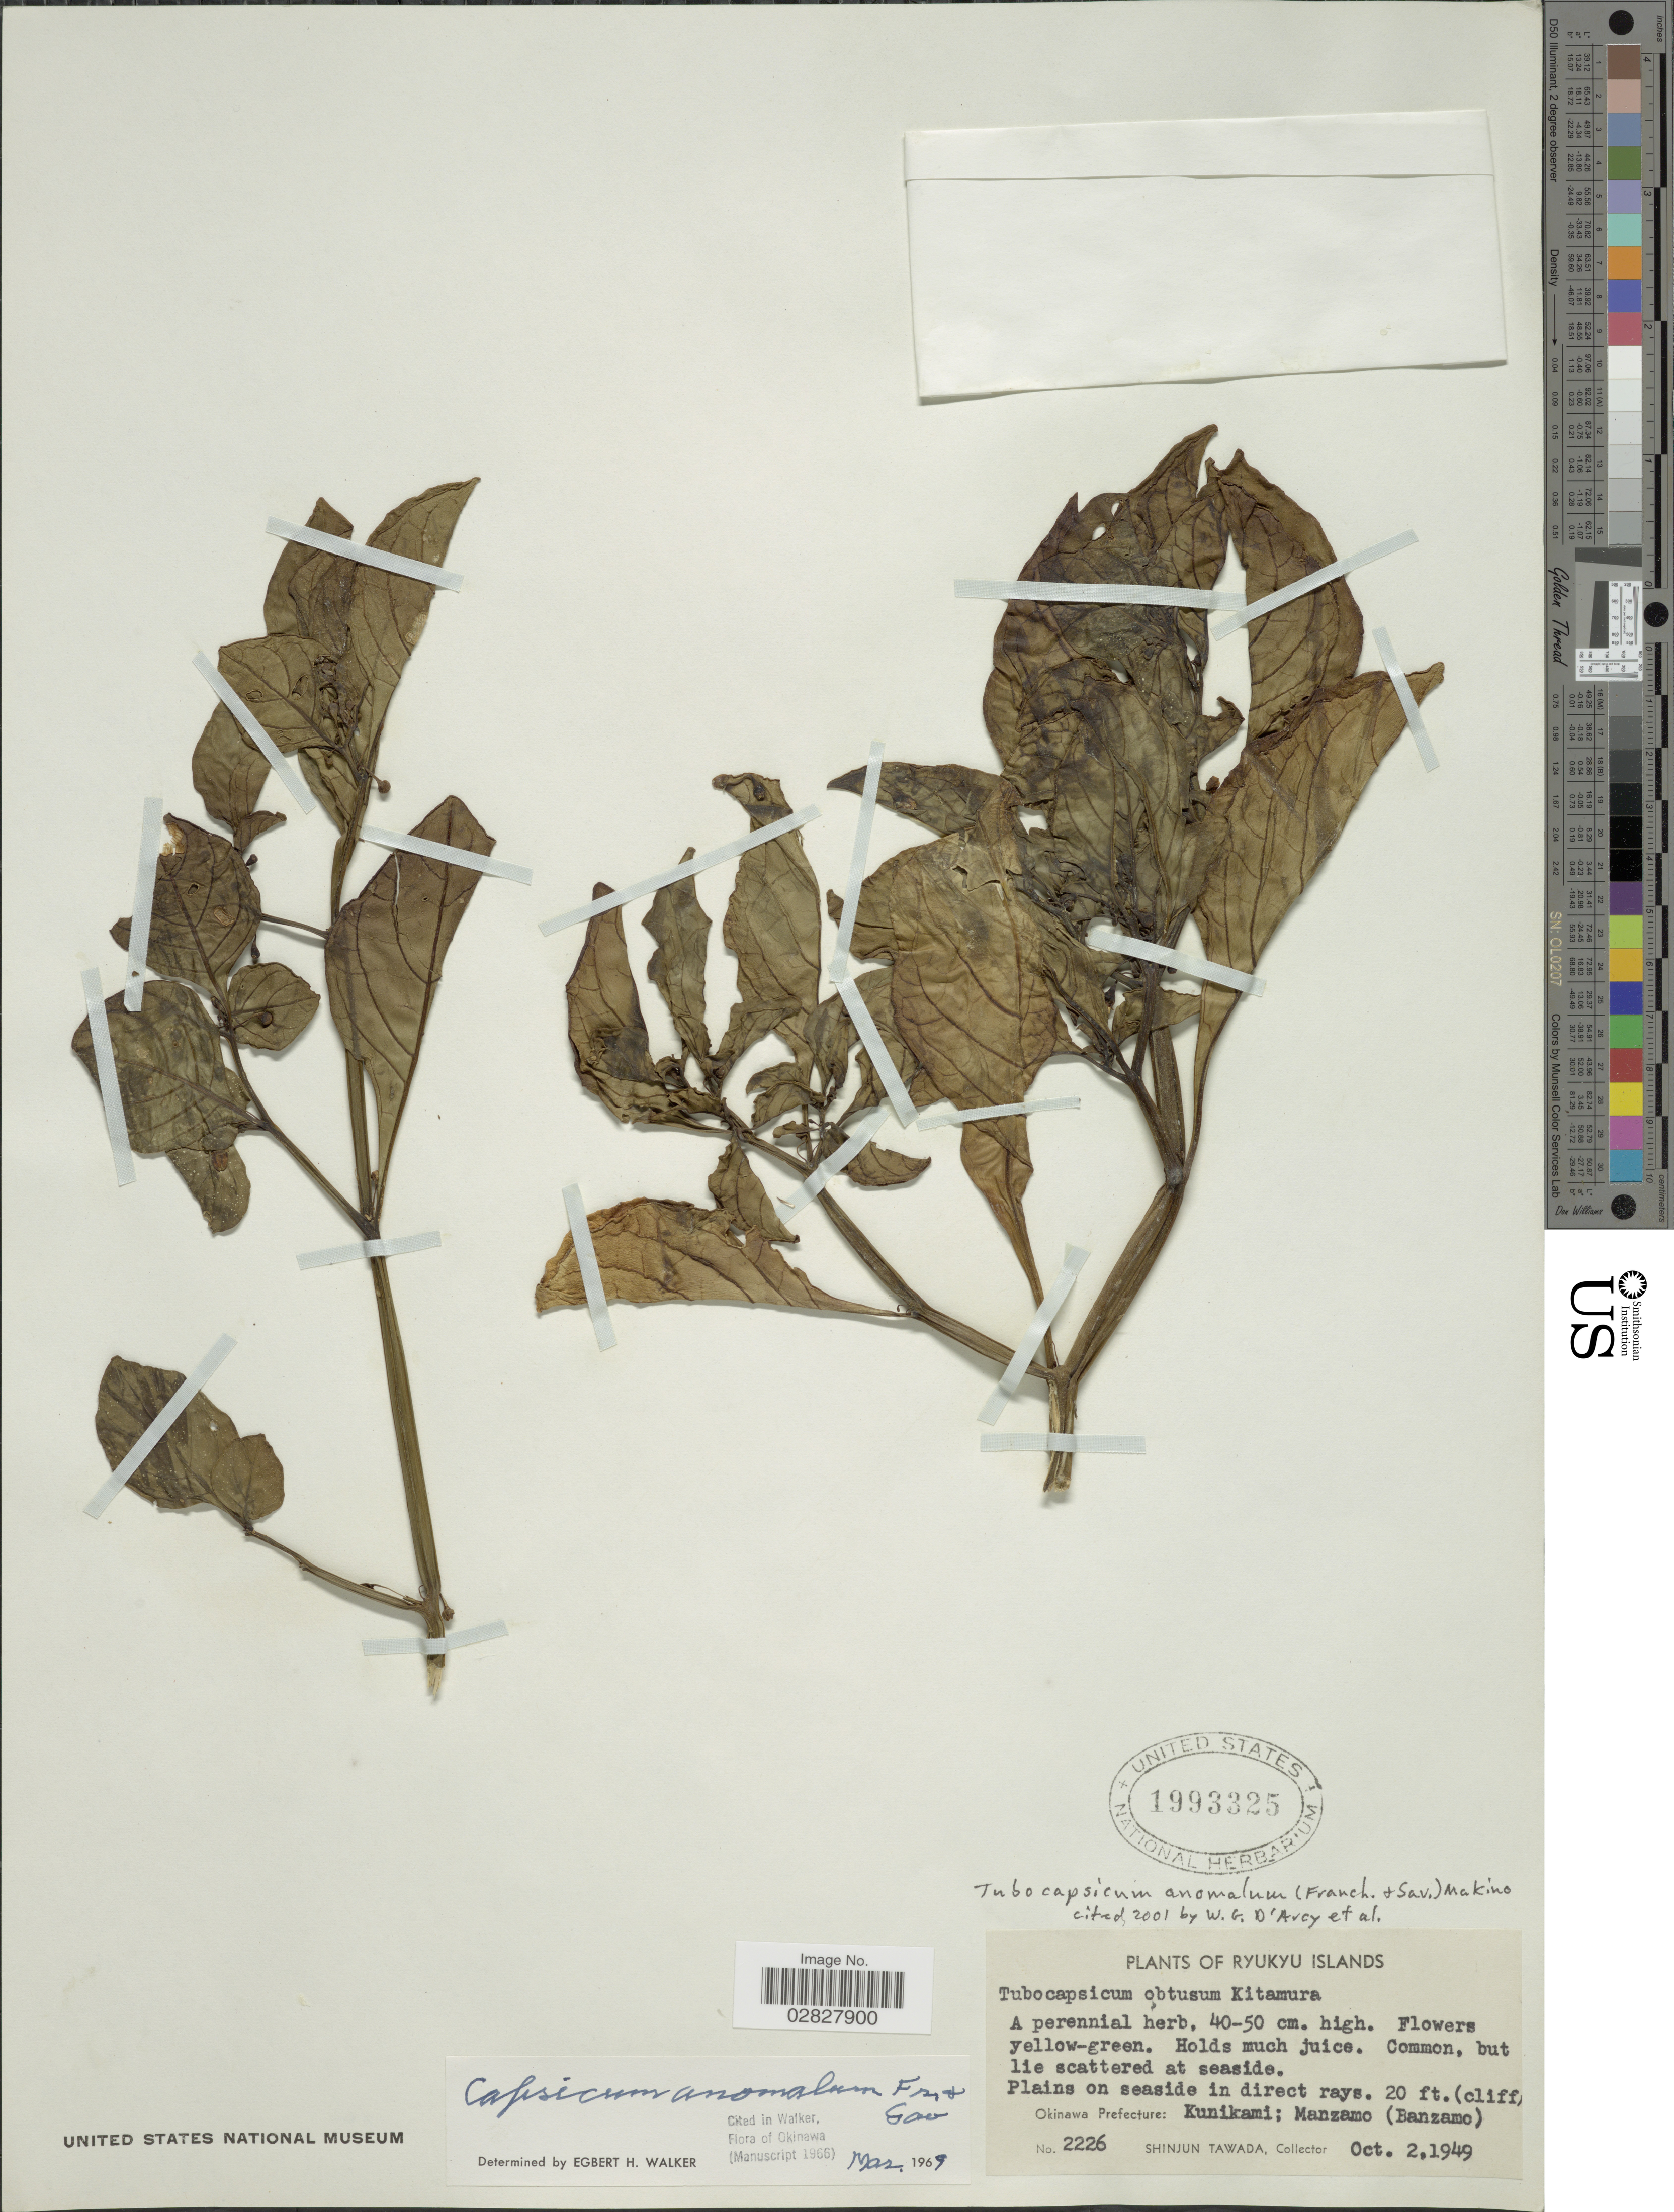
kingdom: Plantae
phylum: Tracheophyta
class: Magnoliopsida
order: Solanales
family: Solanaceae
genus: Tubocapsicum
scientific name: Tubocapsicum anomalum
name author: (Franch. & Sav.) Makino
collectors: S. Tawada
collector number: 2226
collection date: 1949-10-02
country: Japan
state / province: Okinawa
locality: Ryukyu Islands, Okinawa Prefecture: Kunikami; Manzamo (Banzamo).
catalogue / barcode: US 1993325